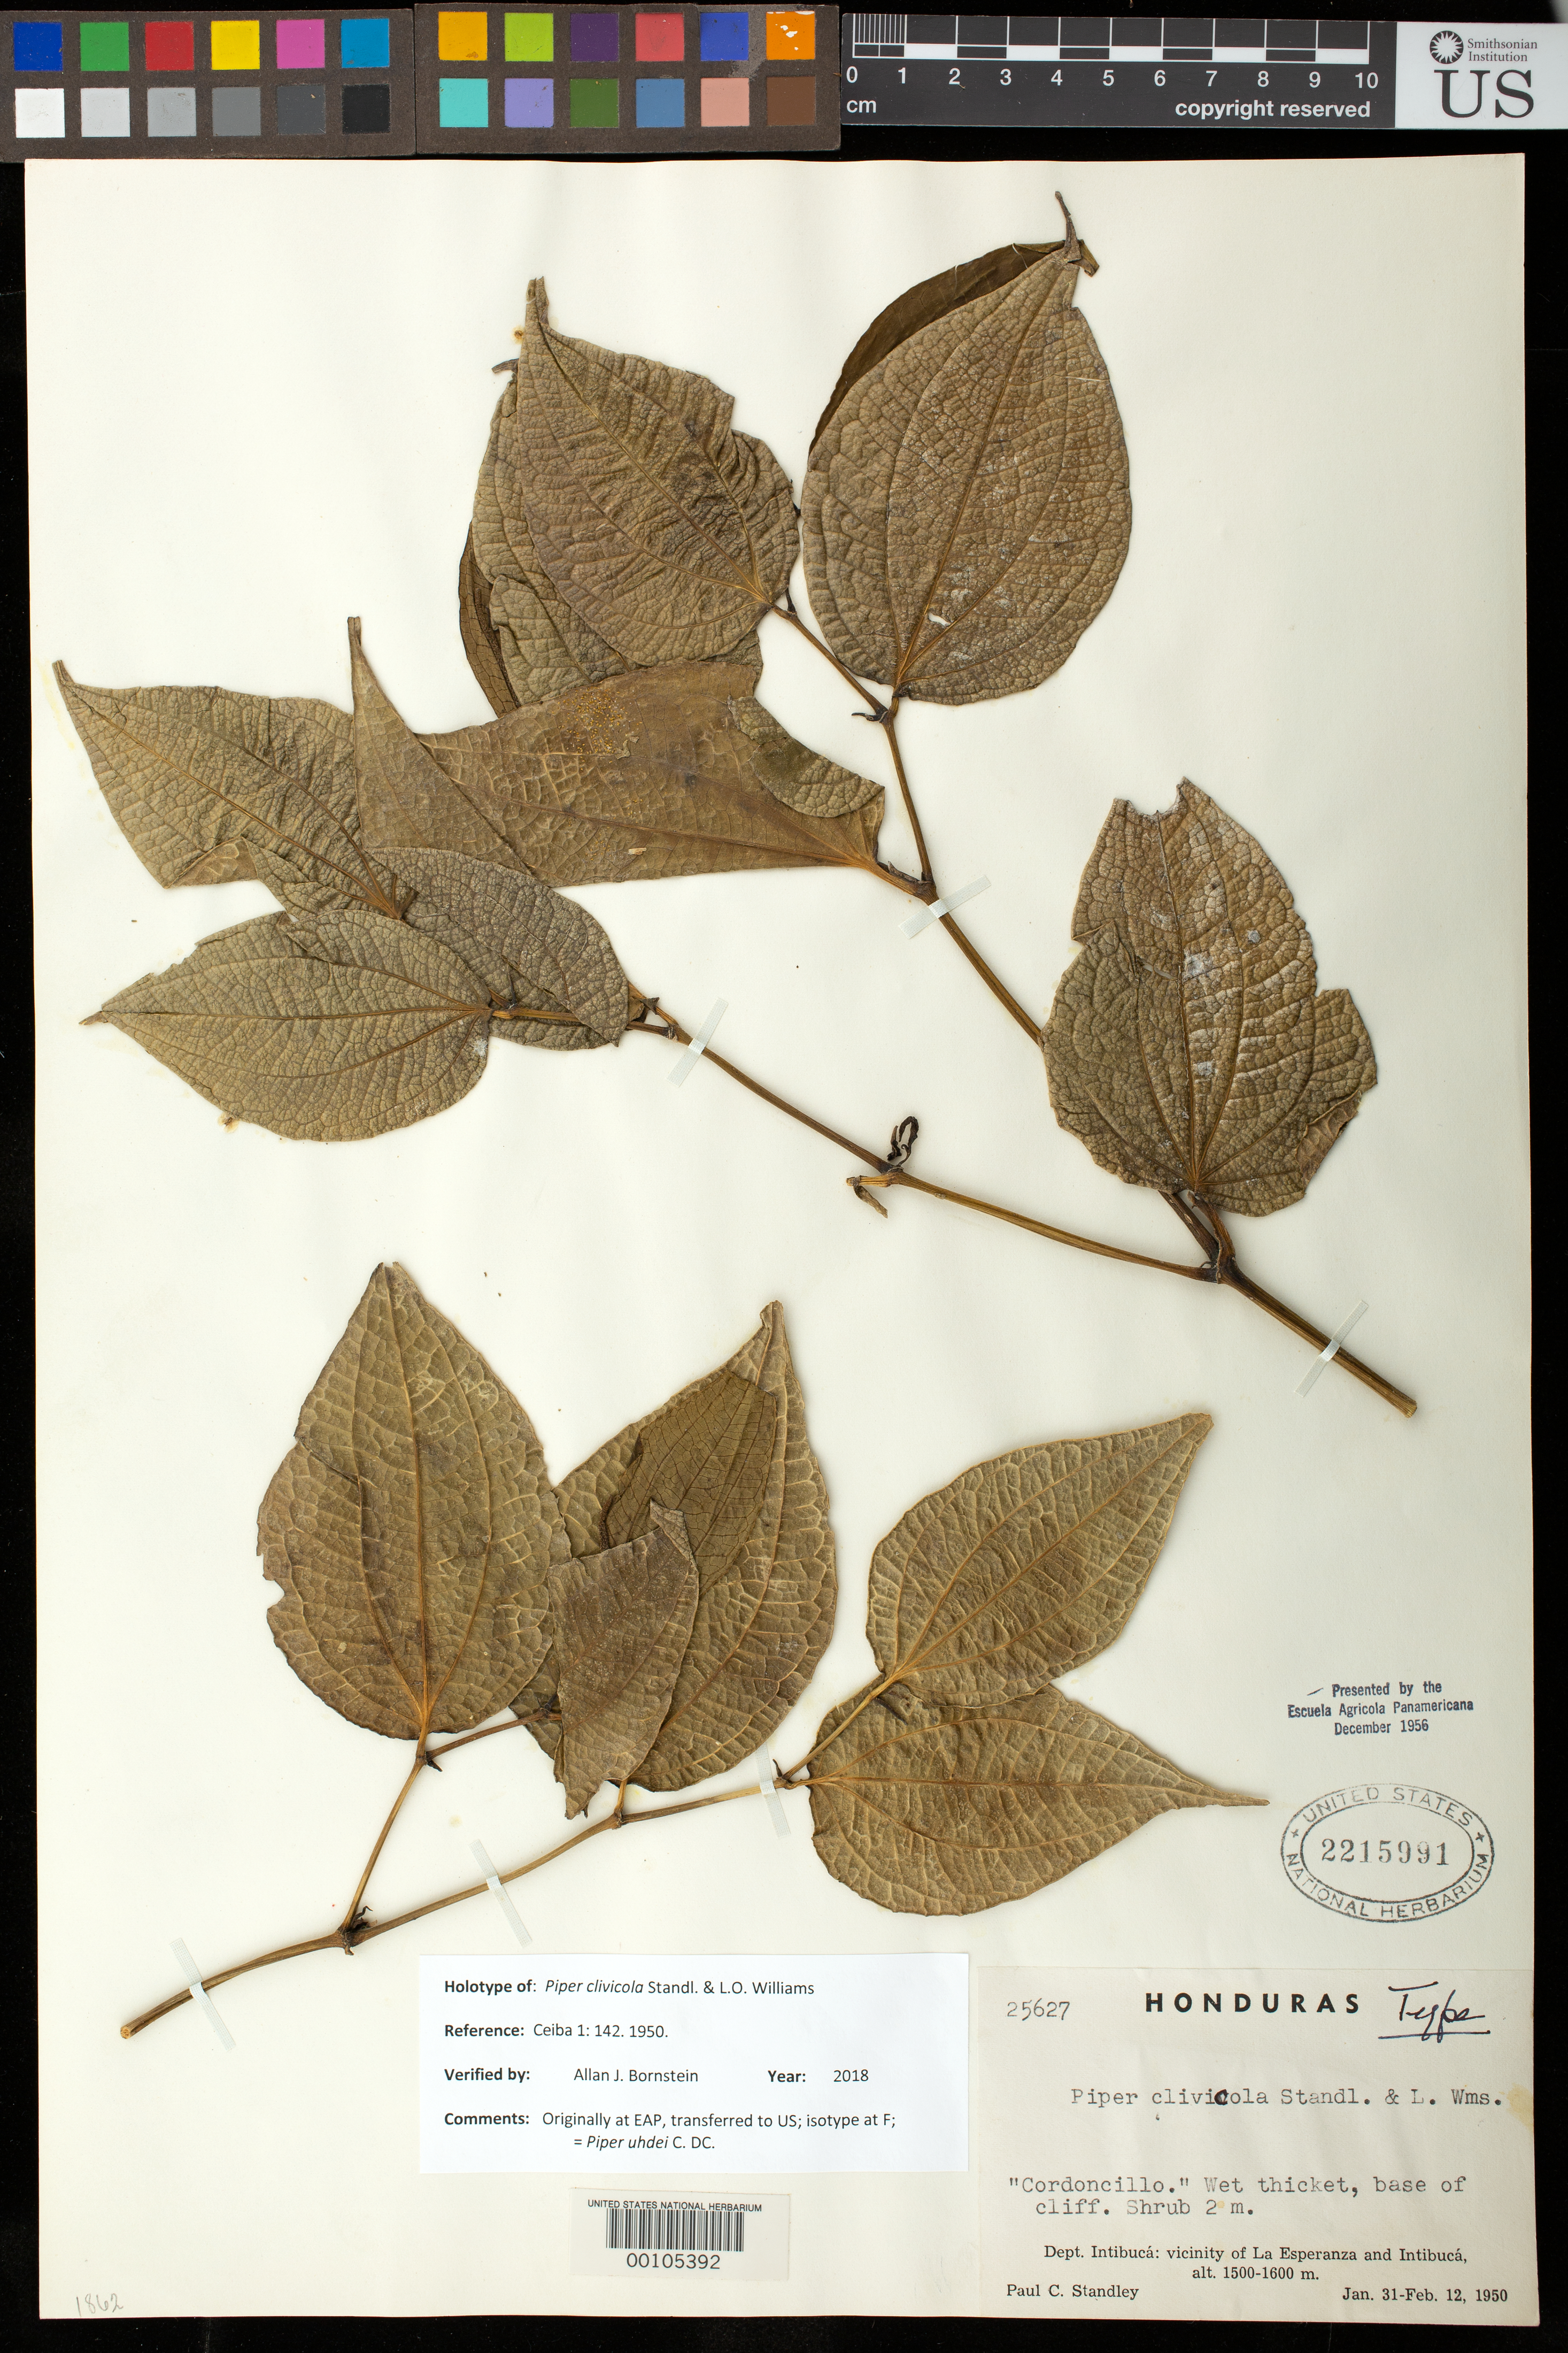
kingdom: Plantae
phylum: Tracheophyta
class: Magnoliopsida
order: Piperales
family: Piperaceae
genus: Piper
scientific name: Piper clivicola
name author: Standl. & L.O. Williams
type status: Holotype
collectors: P. C. Standley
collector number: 25627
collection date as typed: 31 Jan 1950 to 12 Feb 1950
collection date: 1950-01-31/1950-02-12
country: Honduras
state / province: Intibucá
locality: La Esperanza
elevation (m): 1500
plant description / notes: "Presented by the Escuela Agricola Panamericana December 1956." Holotype, transferred from EAP to US (see Dorr et al. 2009, Taxon 58: 993-1001).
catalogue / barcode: US 2215991